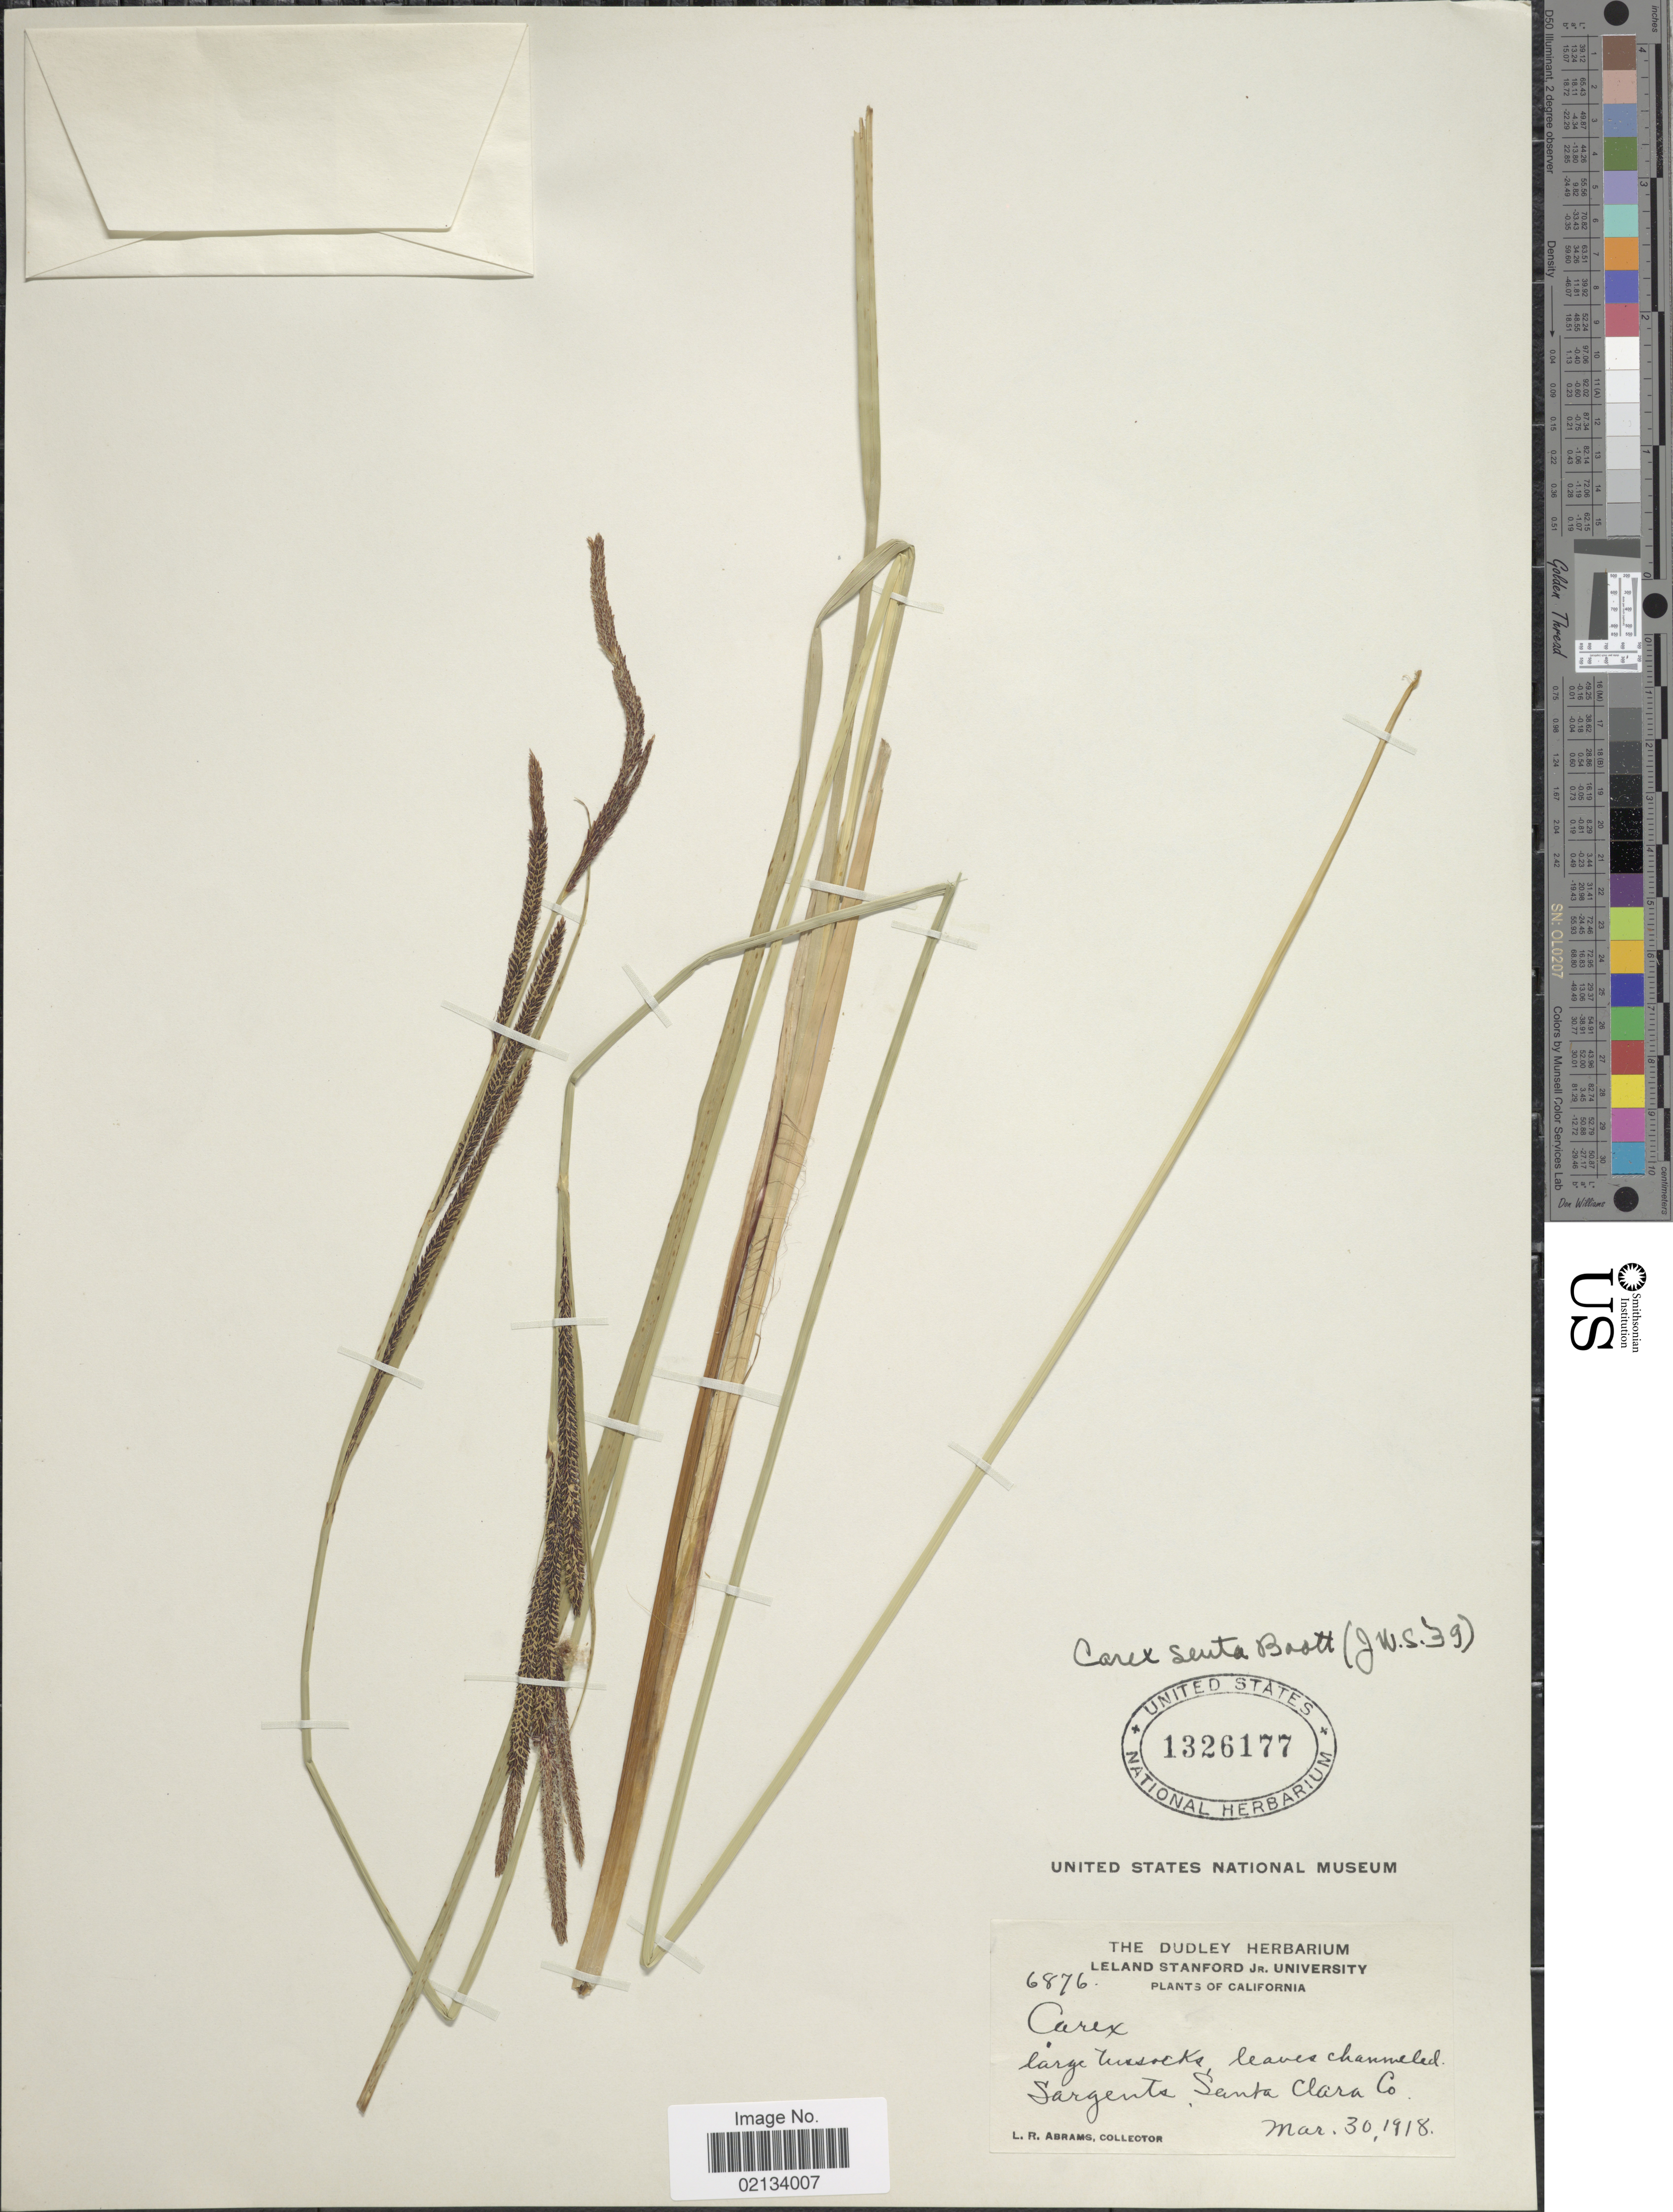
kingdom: Plantae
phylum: Tracheophyta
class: Liliopsida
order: Poales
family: Cyperaceae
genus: Carex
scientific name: Carex senta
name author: Boott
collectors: L. Abrams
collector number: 6876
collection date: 1918-03-30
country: United States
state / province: California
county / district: Santa Clara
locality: Sargents, Santa Clara Co.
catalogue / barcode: US 1326177